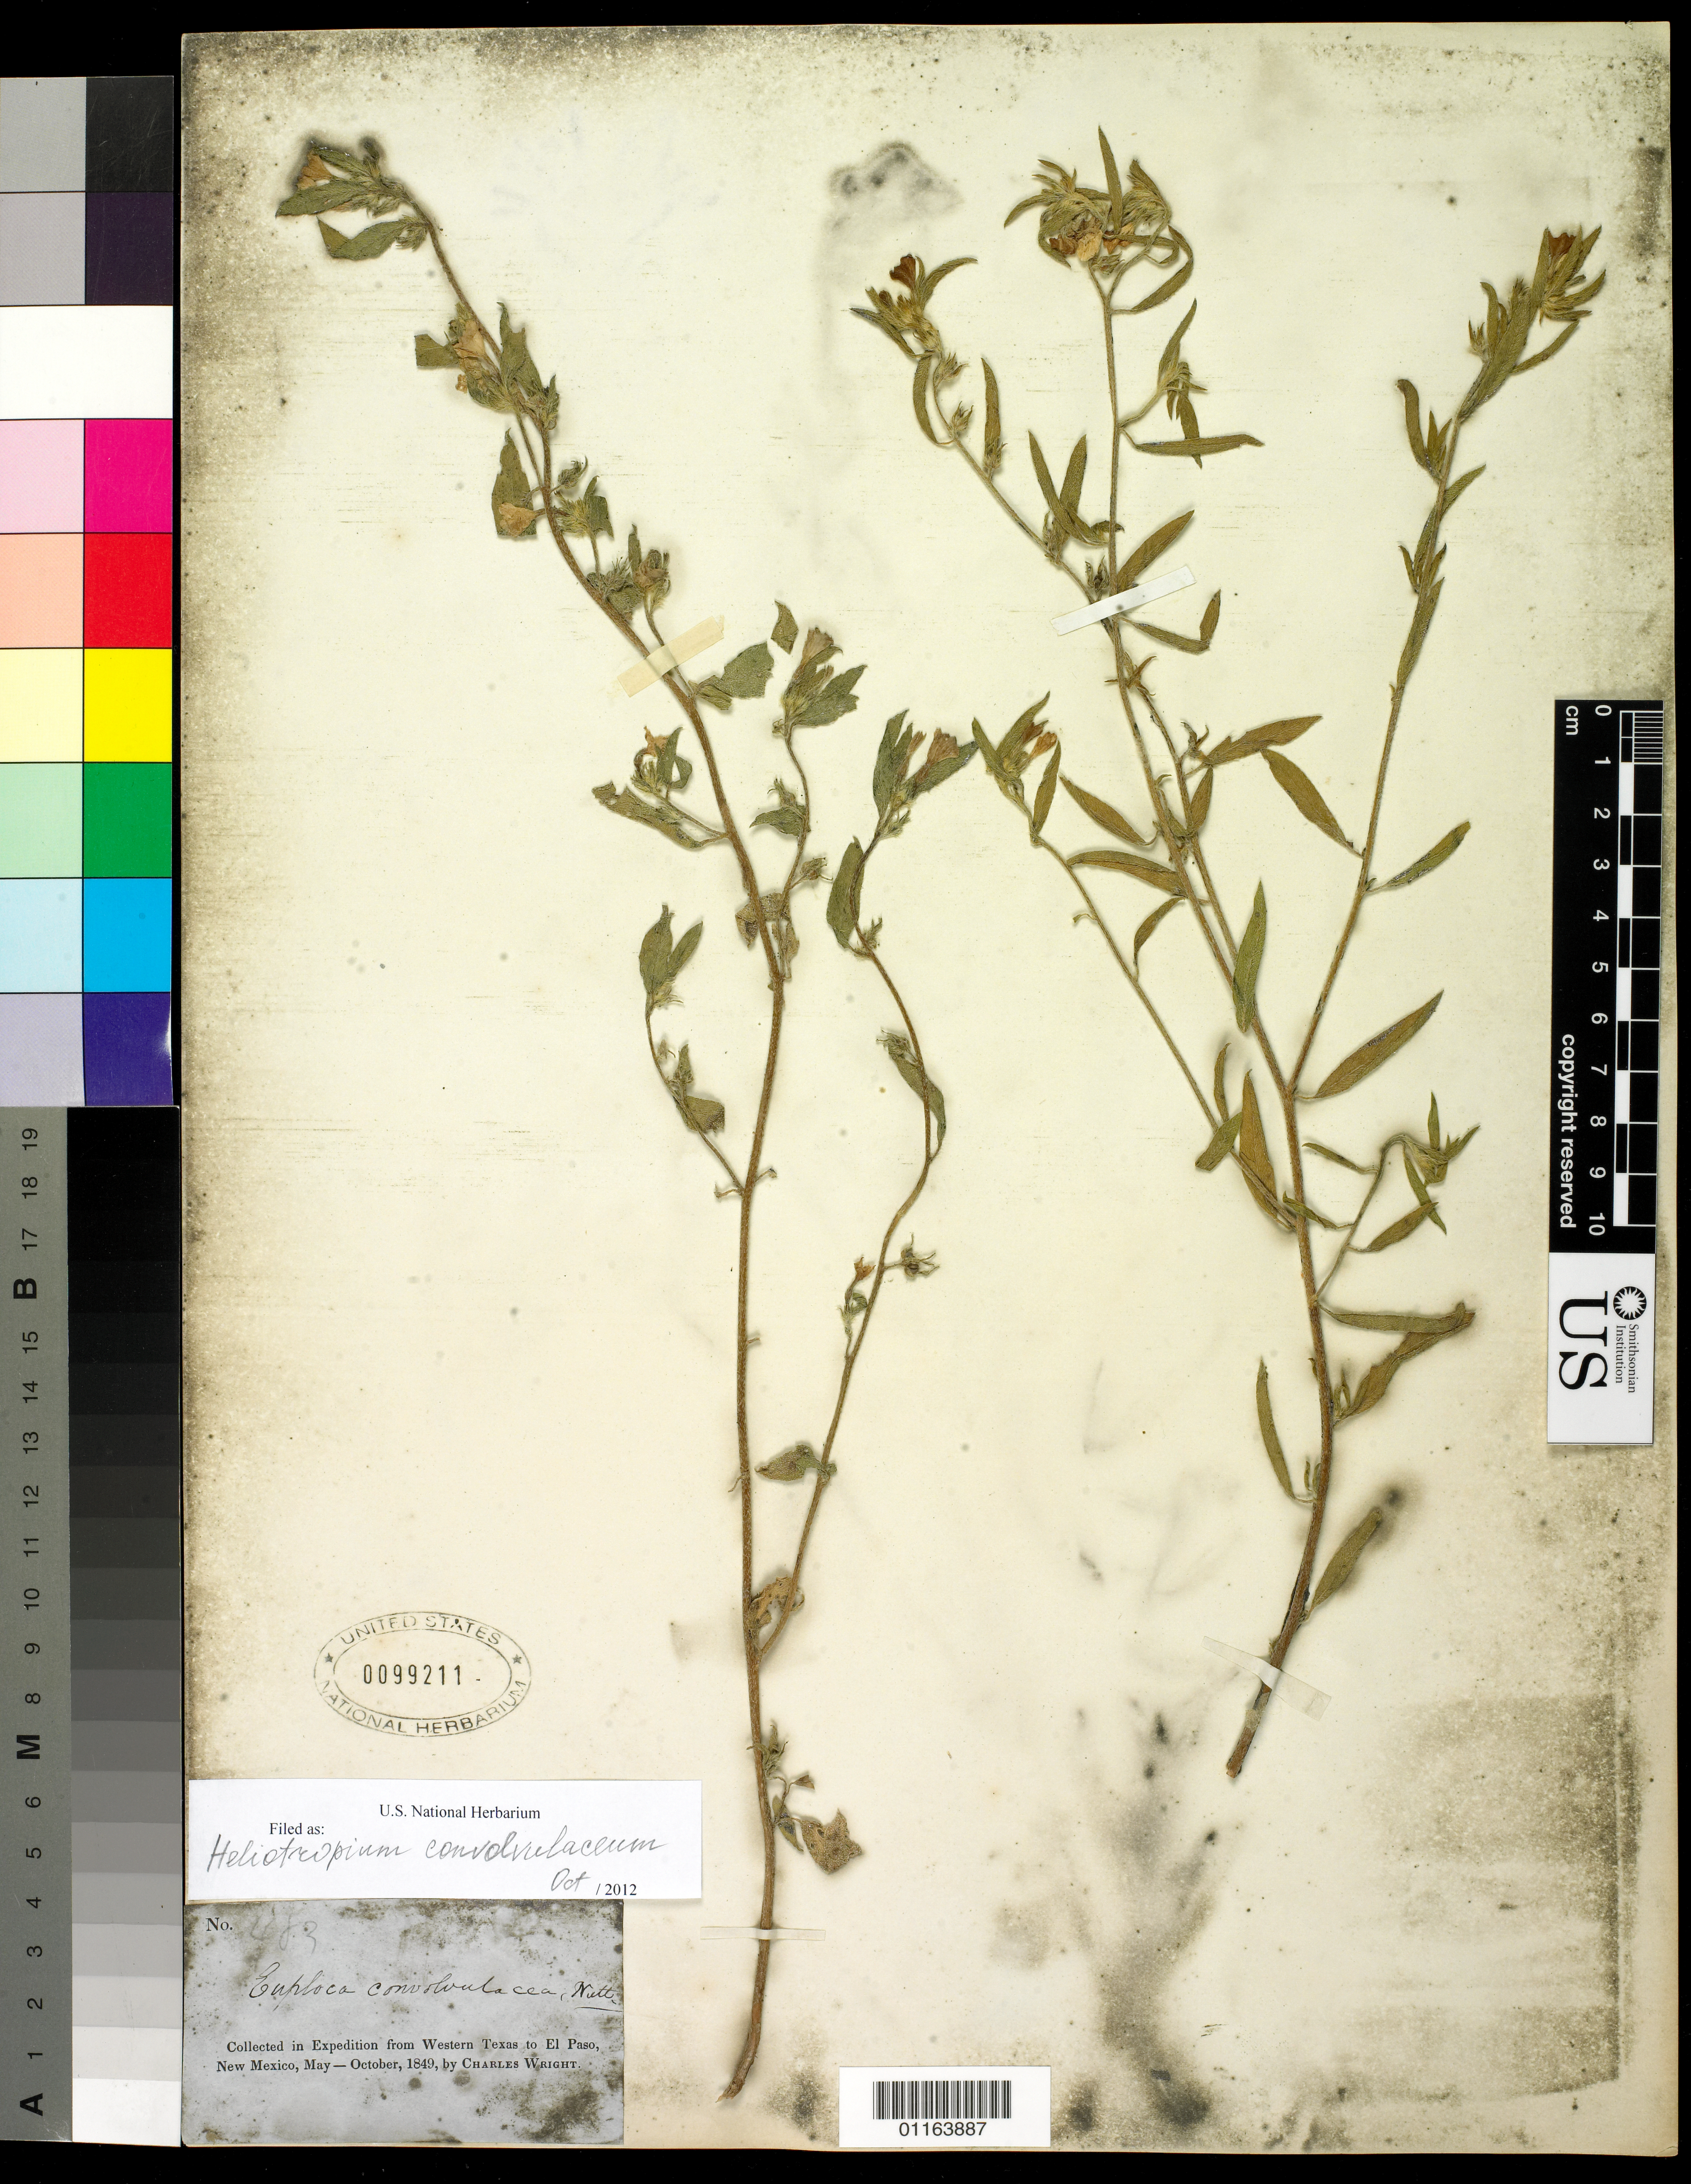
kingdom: Plantae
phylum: Tracheophyta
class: Magnoliopsida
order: Boraginales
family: Heliotropiaceae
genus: Euploca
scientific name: Euploca convolvulacea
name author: Nutt.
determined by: Feuillet, C.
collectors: C. Wright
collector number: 483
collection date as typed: May 1849 to -- Oct 1849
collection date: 1849-05/1849-10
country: United States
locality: From Western Texas to El Paso, New Mexico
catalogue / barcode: US 99211